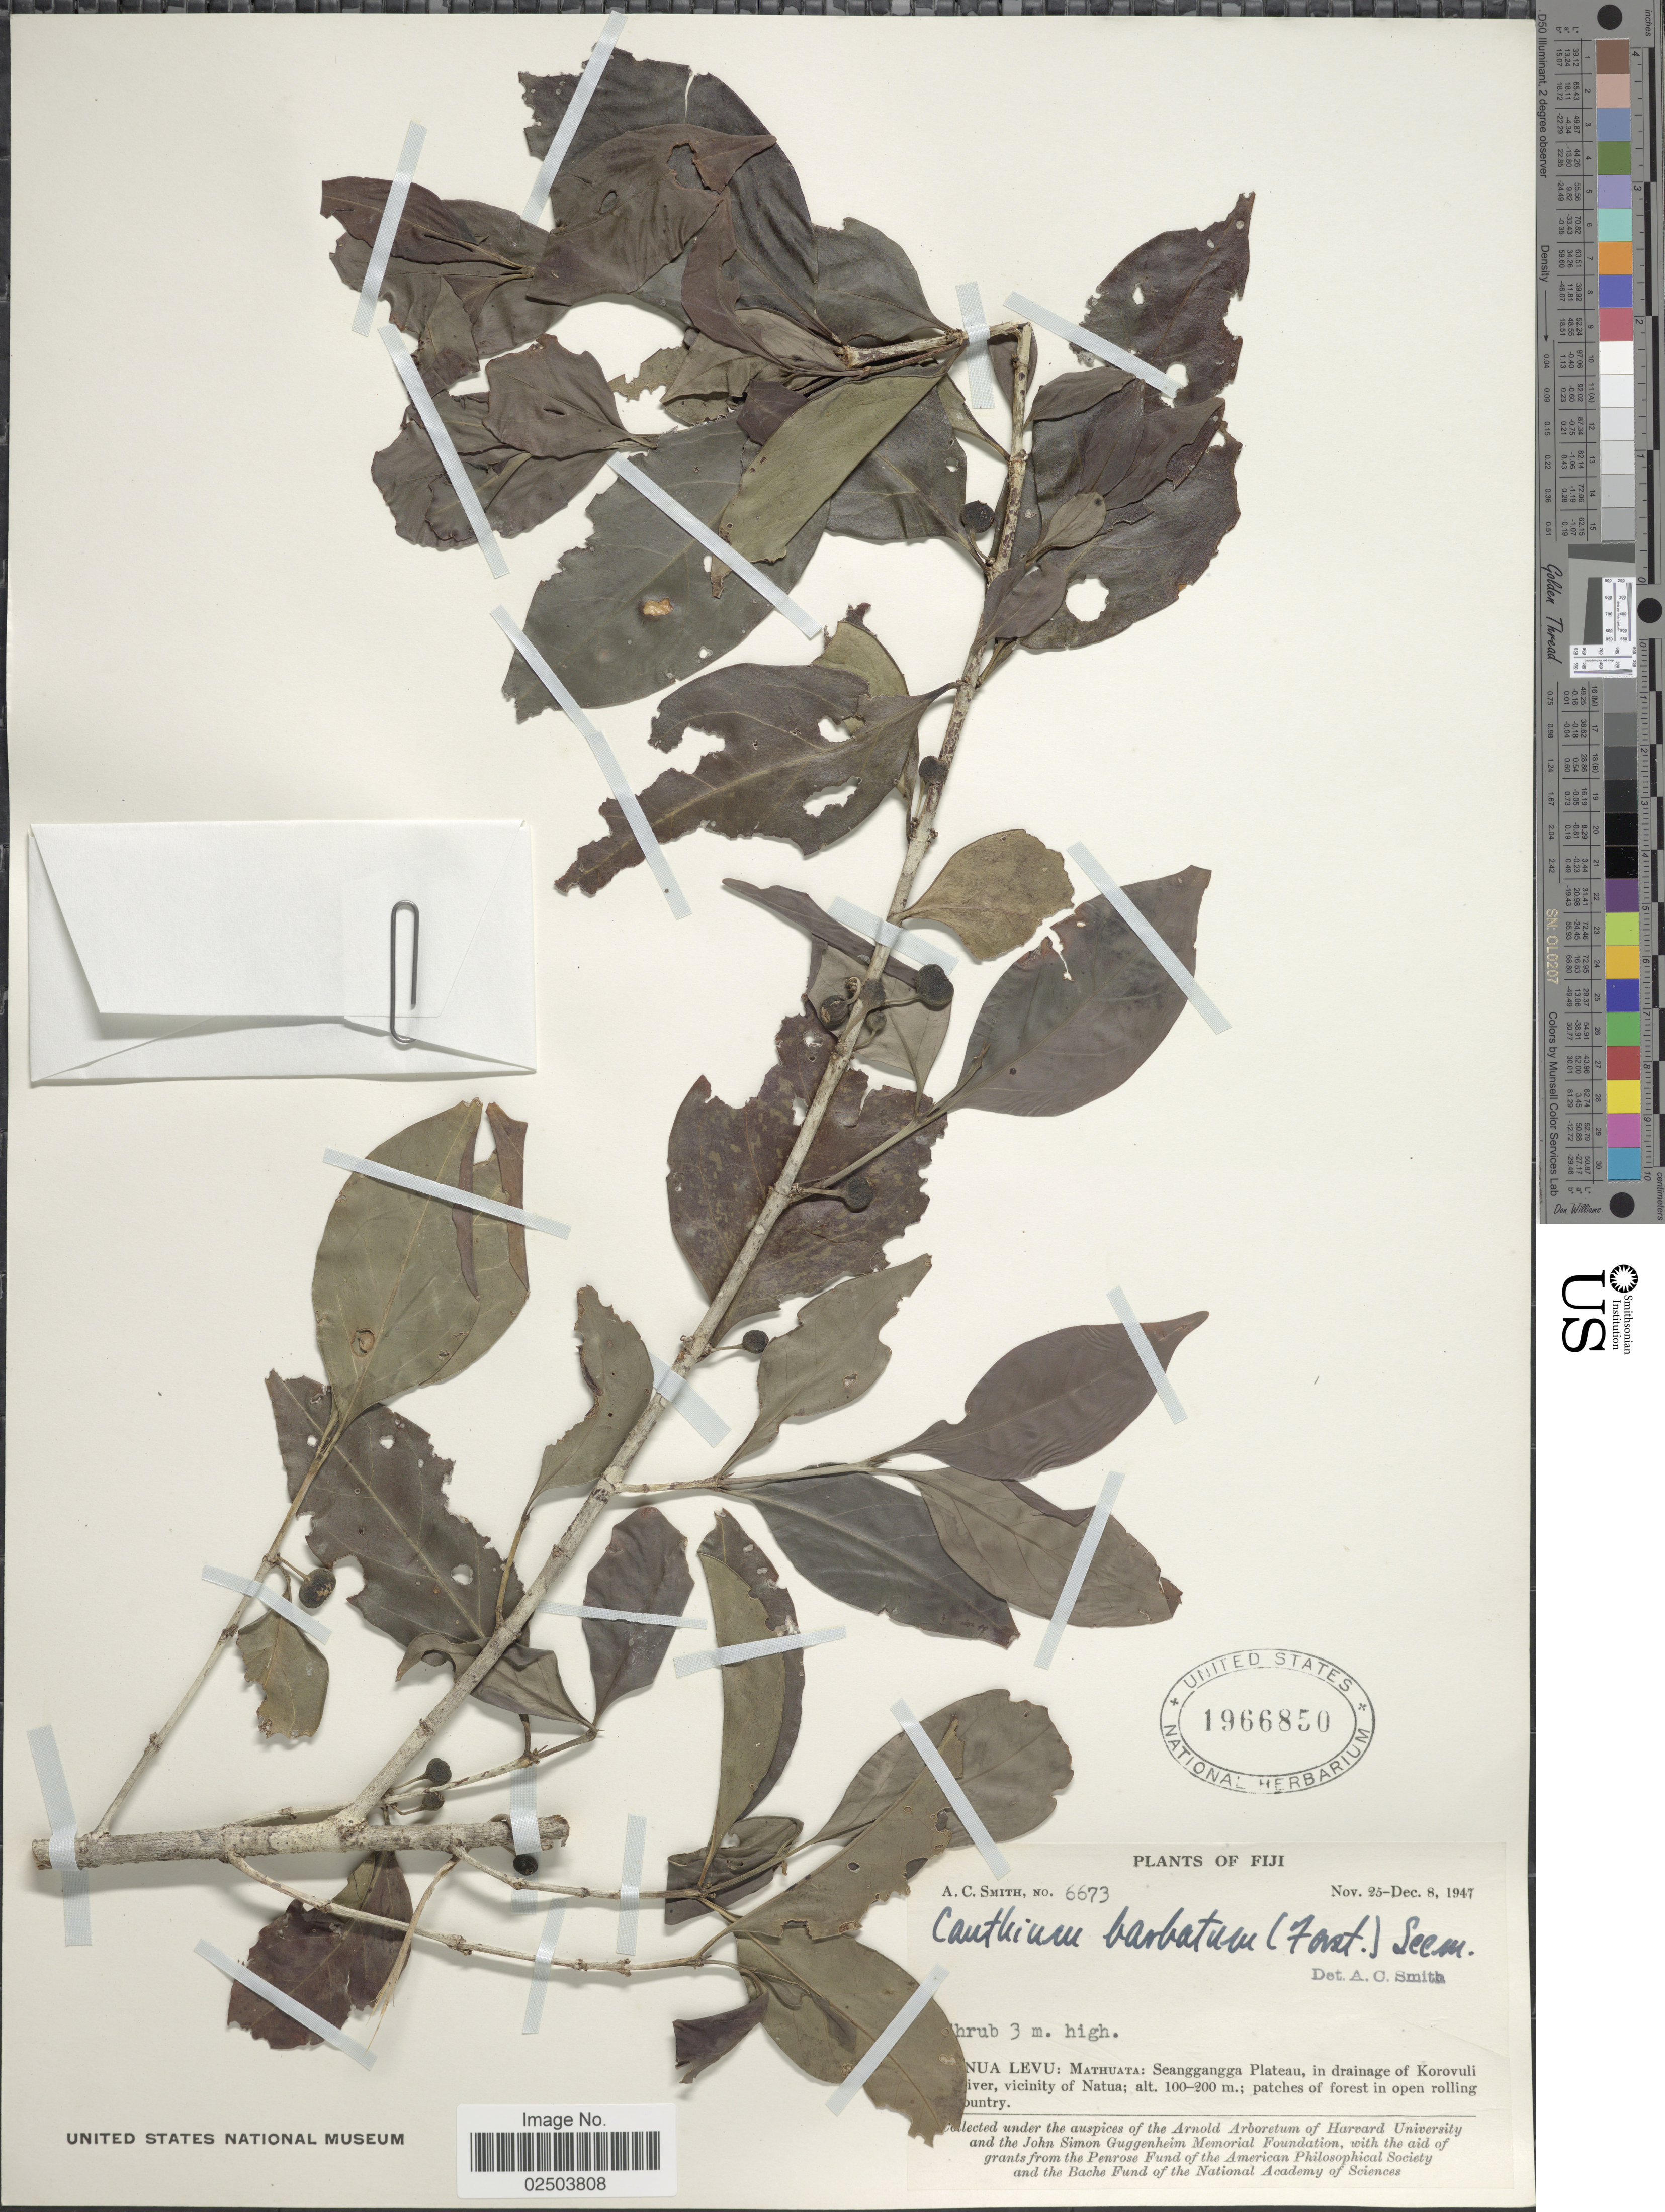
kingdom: Plantae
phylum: Tracheophyta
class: Magnoliopsida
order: Gentianales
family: Rubiaceae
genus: Cyclophyllum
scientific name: Cyclophyllum barbatum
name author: (G. Forst.) N. Hallé & J. Florence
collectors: A. C. Smith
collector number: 6673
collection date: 1947-11-25/1947-12-08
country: Fiji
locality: Vanua Levu: Mathuata: Seanggangga Plateau, in drainage of Korovuli [illegible text]iver, vicinity of Natua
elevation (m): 100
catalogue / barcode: US 1966850